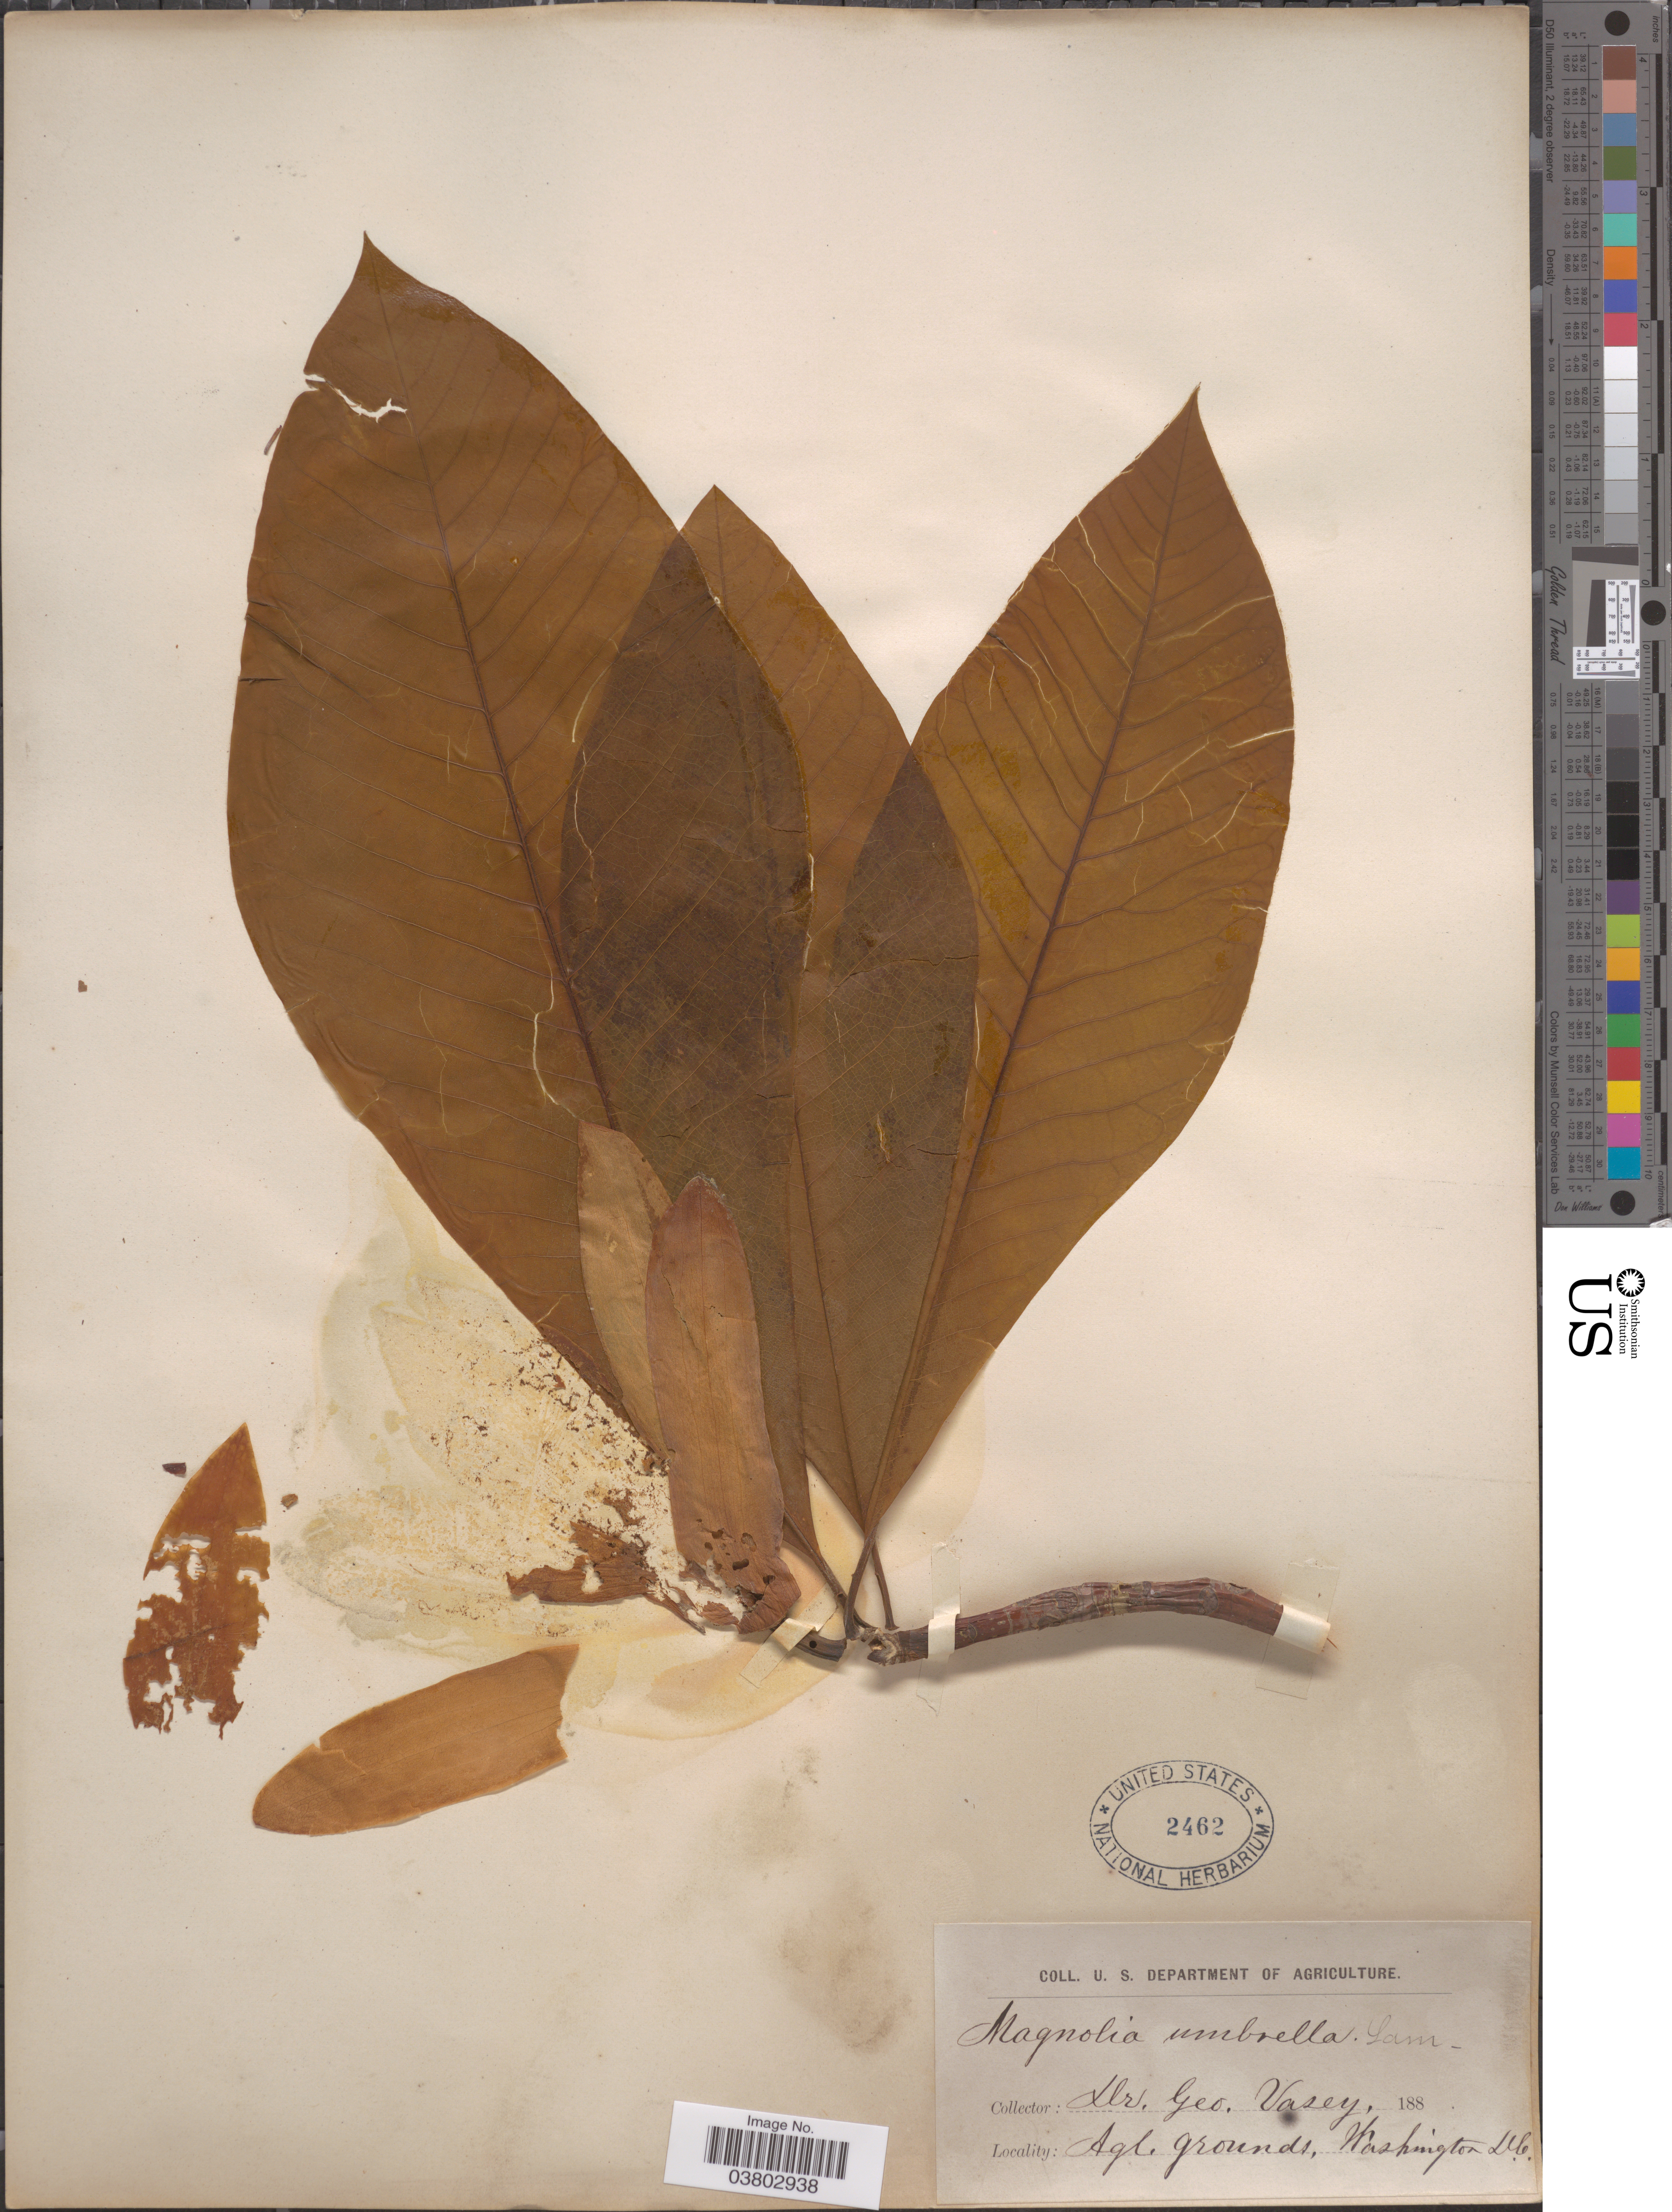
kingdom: Plantae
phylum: Tracheophyta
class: Magnoliopsida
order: Magnoliales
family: Magnoliaceae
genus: Magnolia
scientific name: Magnolia umbrella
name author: Desr.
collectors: G. Vasey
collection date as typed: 188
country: United States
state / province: District of Columbia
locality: Agl. grounds, Washington.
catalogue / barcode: US 2462